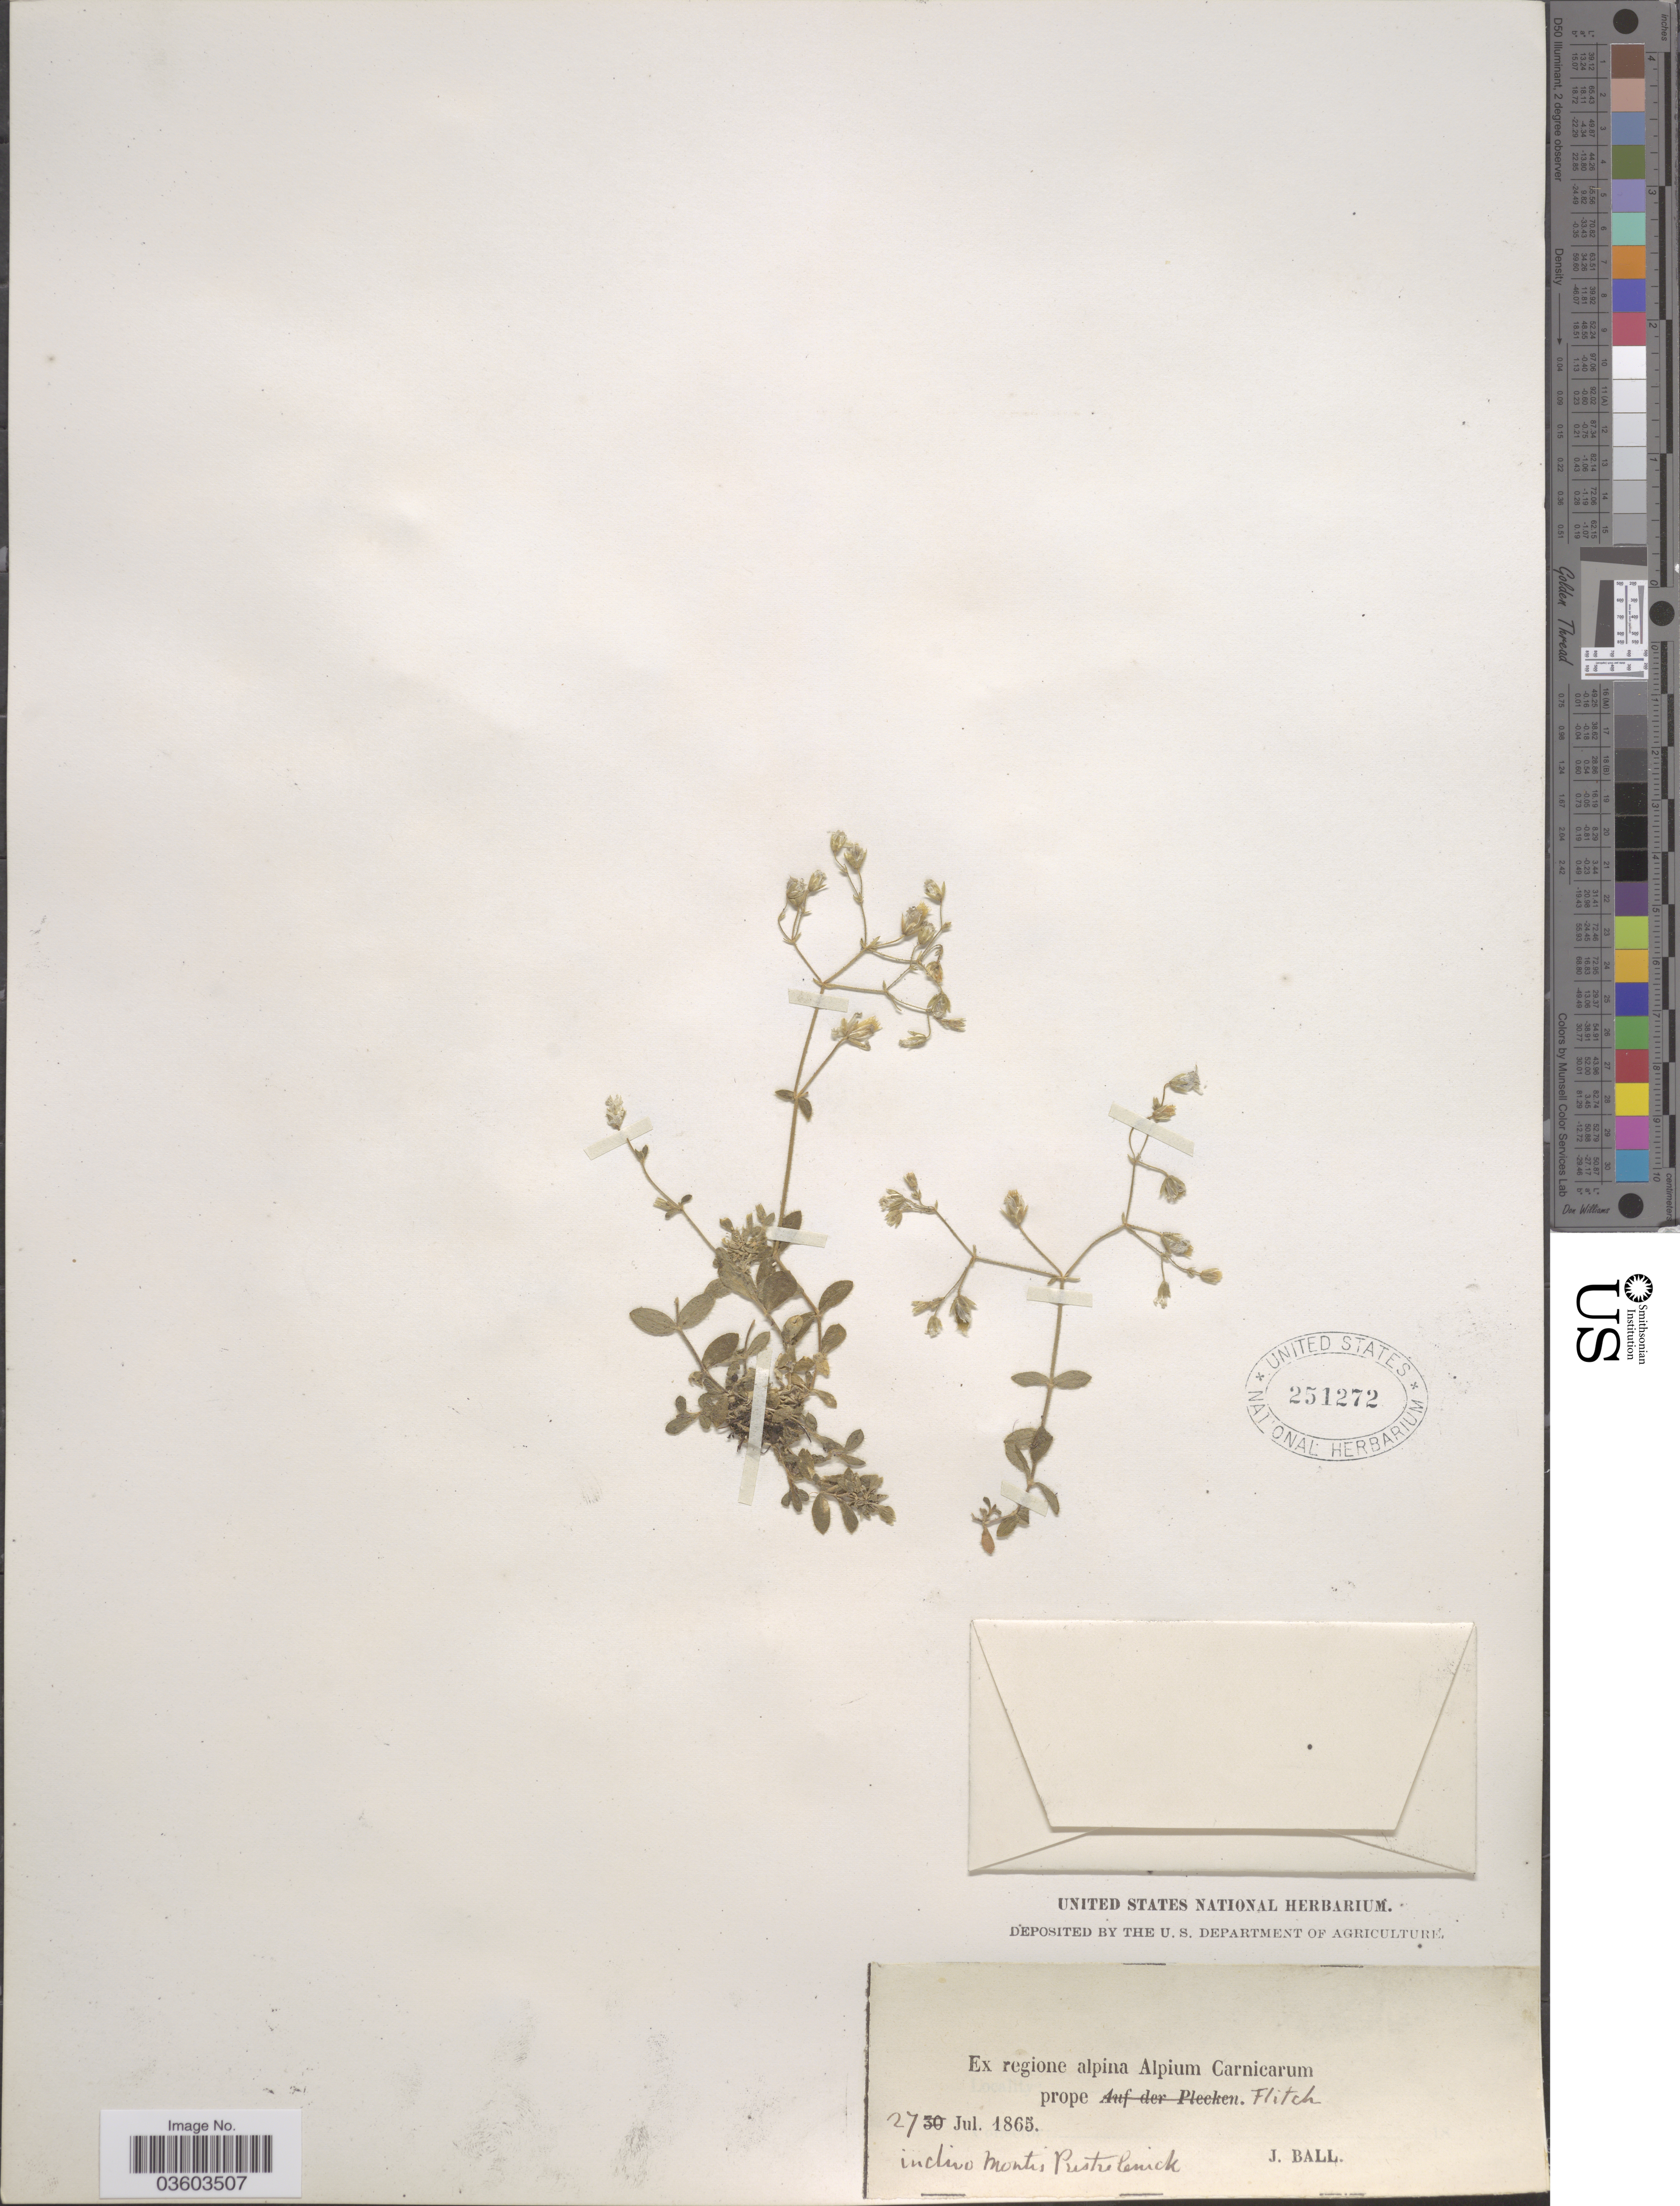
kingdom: Plantae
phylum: Tracheophyta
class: Magnoliopsida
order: Caryophyllales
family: Caryophyllaceae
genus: Cerastium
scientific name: Cerastium sp.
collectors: J. Ball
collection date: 1865-07-27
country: Slovenia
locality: Ex regione alpina Alpium Carnicarum prope Flitch. Indiro montis Prestrelenick.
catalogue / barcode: US 251272